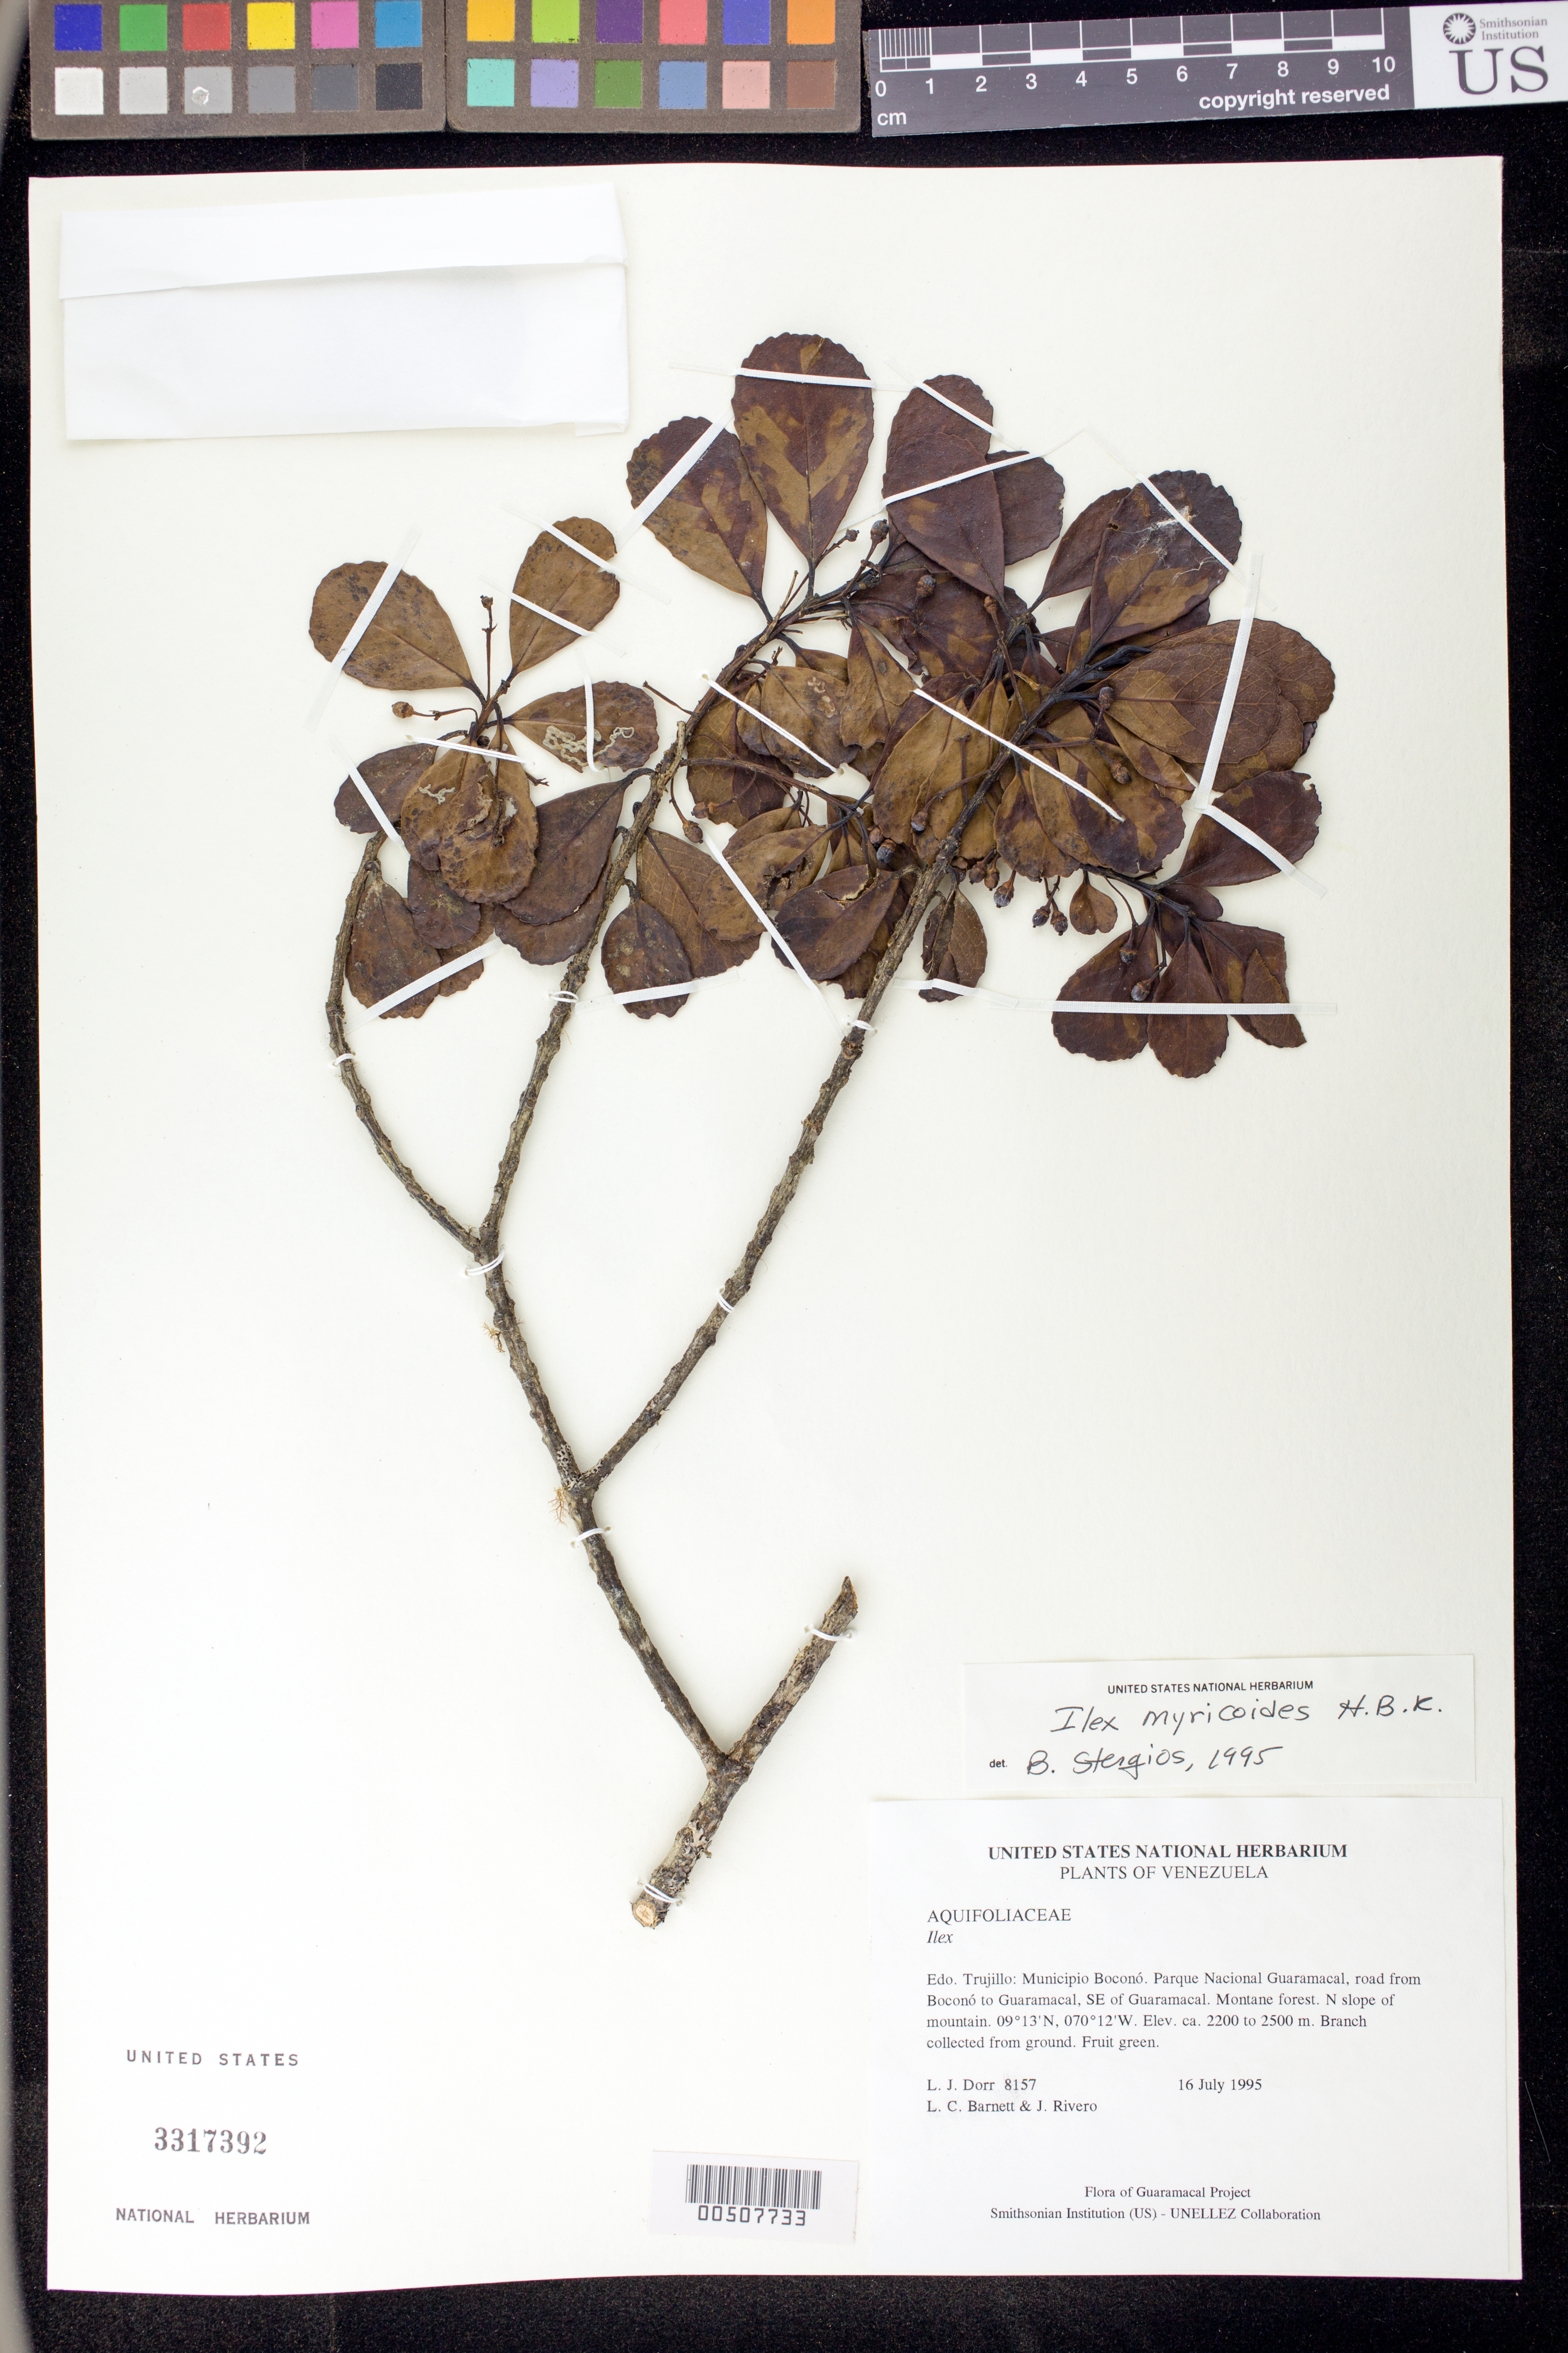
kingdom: Plantae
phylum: Tracheophyta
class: Magnoliopsida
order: Aquifoliales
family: Aquifoliaceae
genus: Ilex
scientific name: Ilex myricoides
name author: Kunth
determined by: Stergios, B. G.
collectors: L. J. Dorr, L. C. Barnett & J. Rivero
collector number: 8157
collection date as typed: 16 Jul 1995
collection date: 1995-07-16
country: Venezuela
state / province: Trujillo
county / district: Boconó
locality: Parque Nacional Guaramacal, road from Boconó to Guaramacal, SE of Guaramacal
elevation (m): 2200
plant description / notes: PORT, US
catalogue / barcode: US 3317392